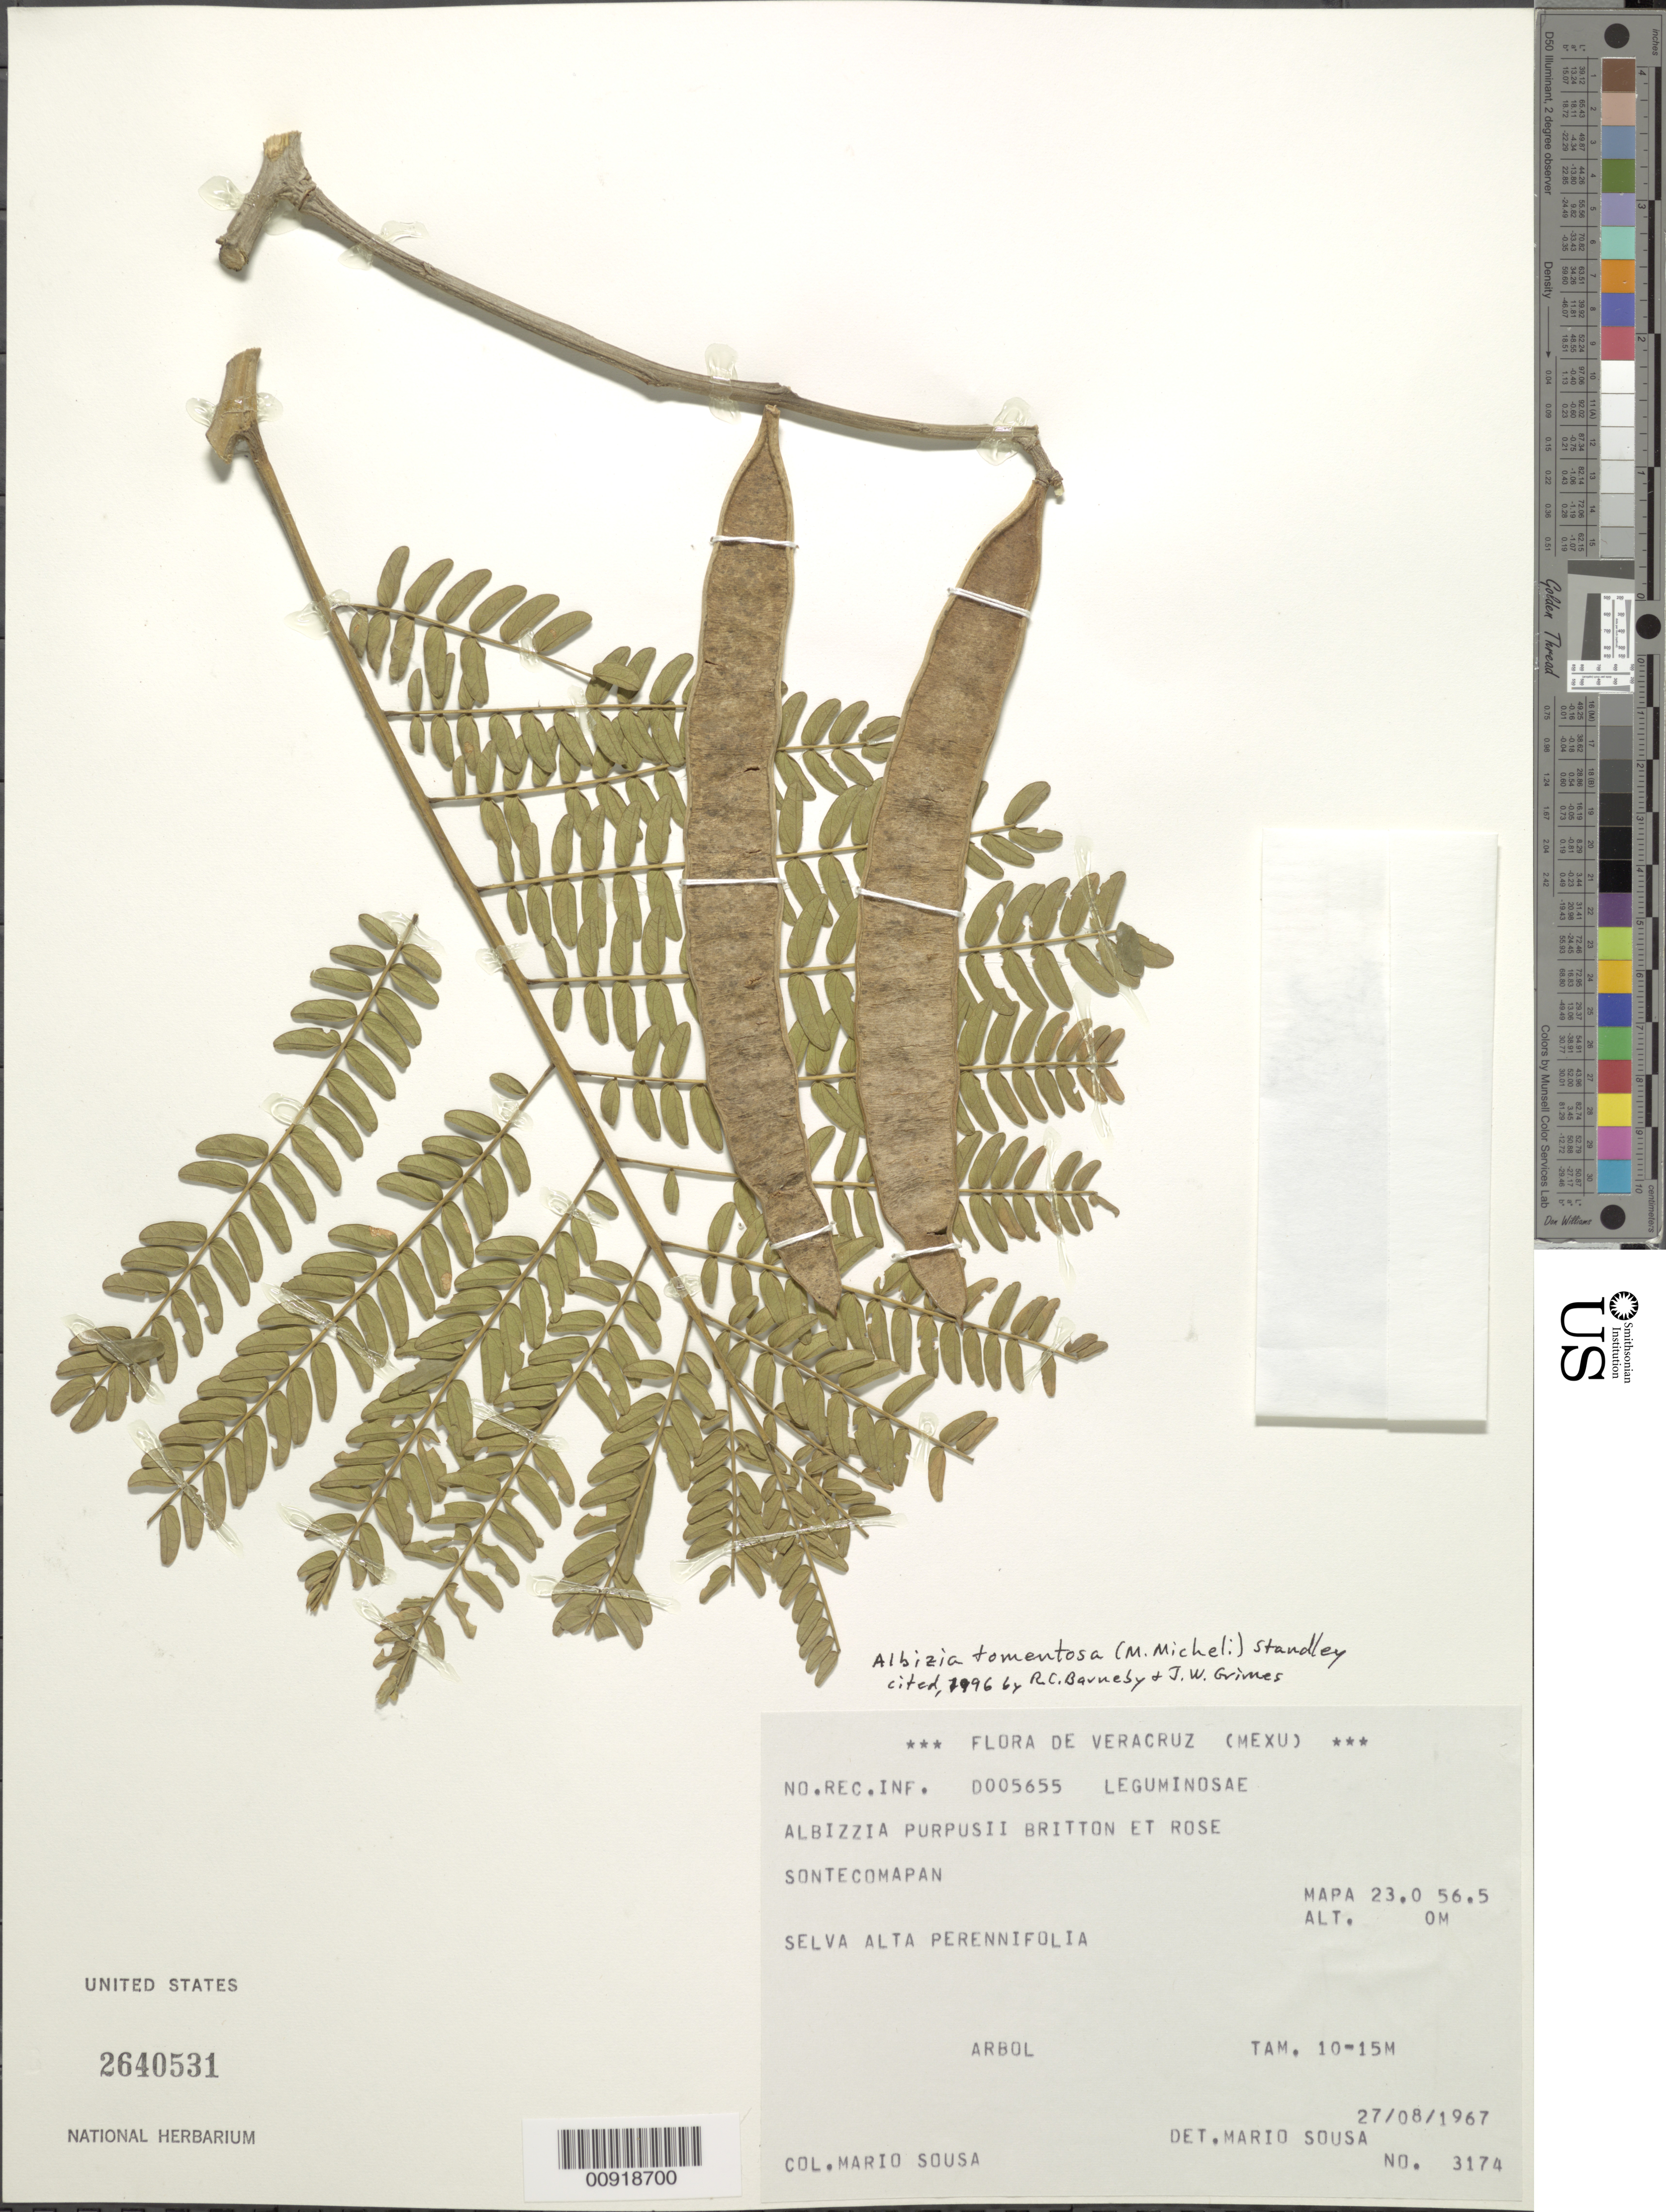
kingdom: Plantae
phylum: Tracheophyta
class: Magnoliopsida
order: Fabales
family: Fabaceae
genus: Pseudalbizzia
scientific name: Pseudalbizzia tomentosa var. purpusii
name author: (Britton & Rose) Koenen & Duno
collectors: M. Sousa S.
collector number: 3174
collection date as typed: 27 Aug 1967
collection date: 1967-08-27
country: Mexico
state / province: Veracruz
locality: Sontecomapan, Veracruz. Mapa 23.0 56.5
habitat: Selva alta perennifolia.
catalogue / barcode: US 2640531